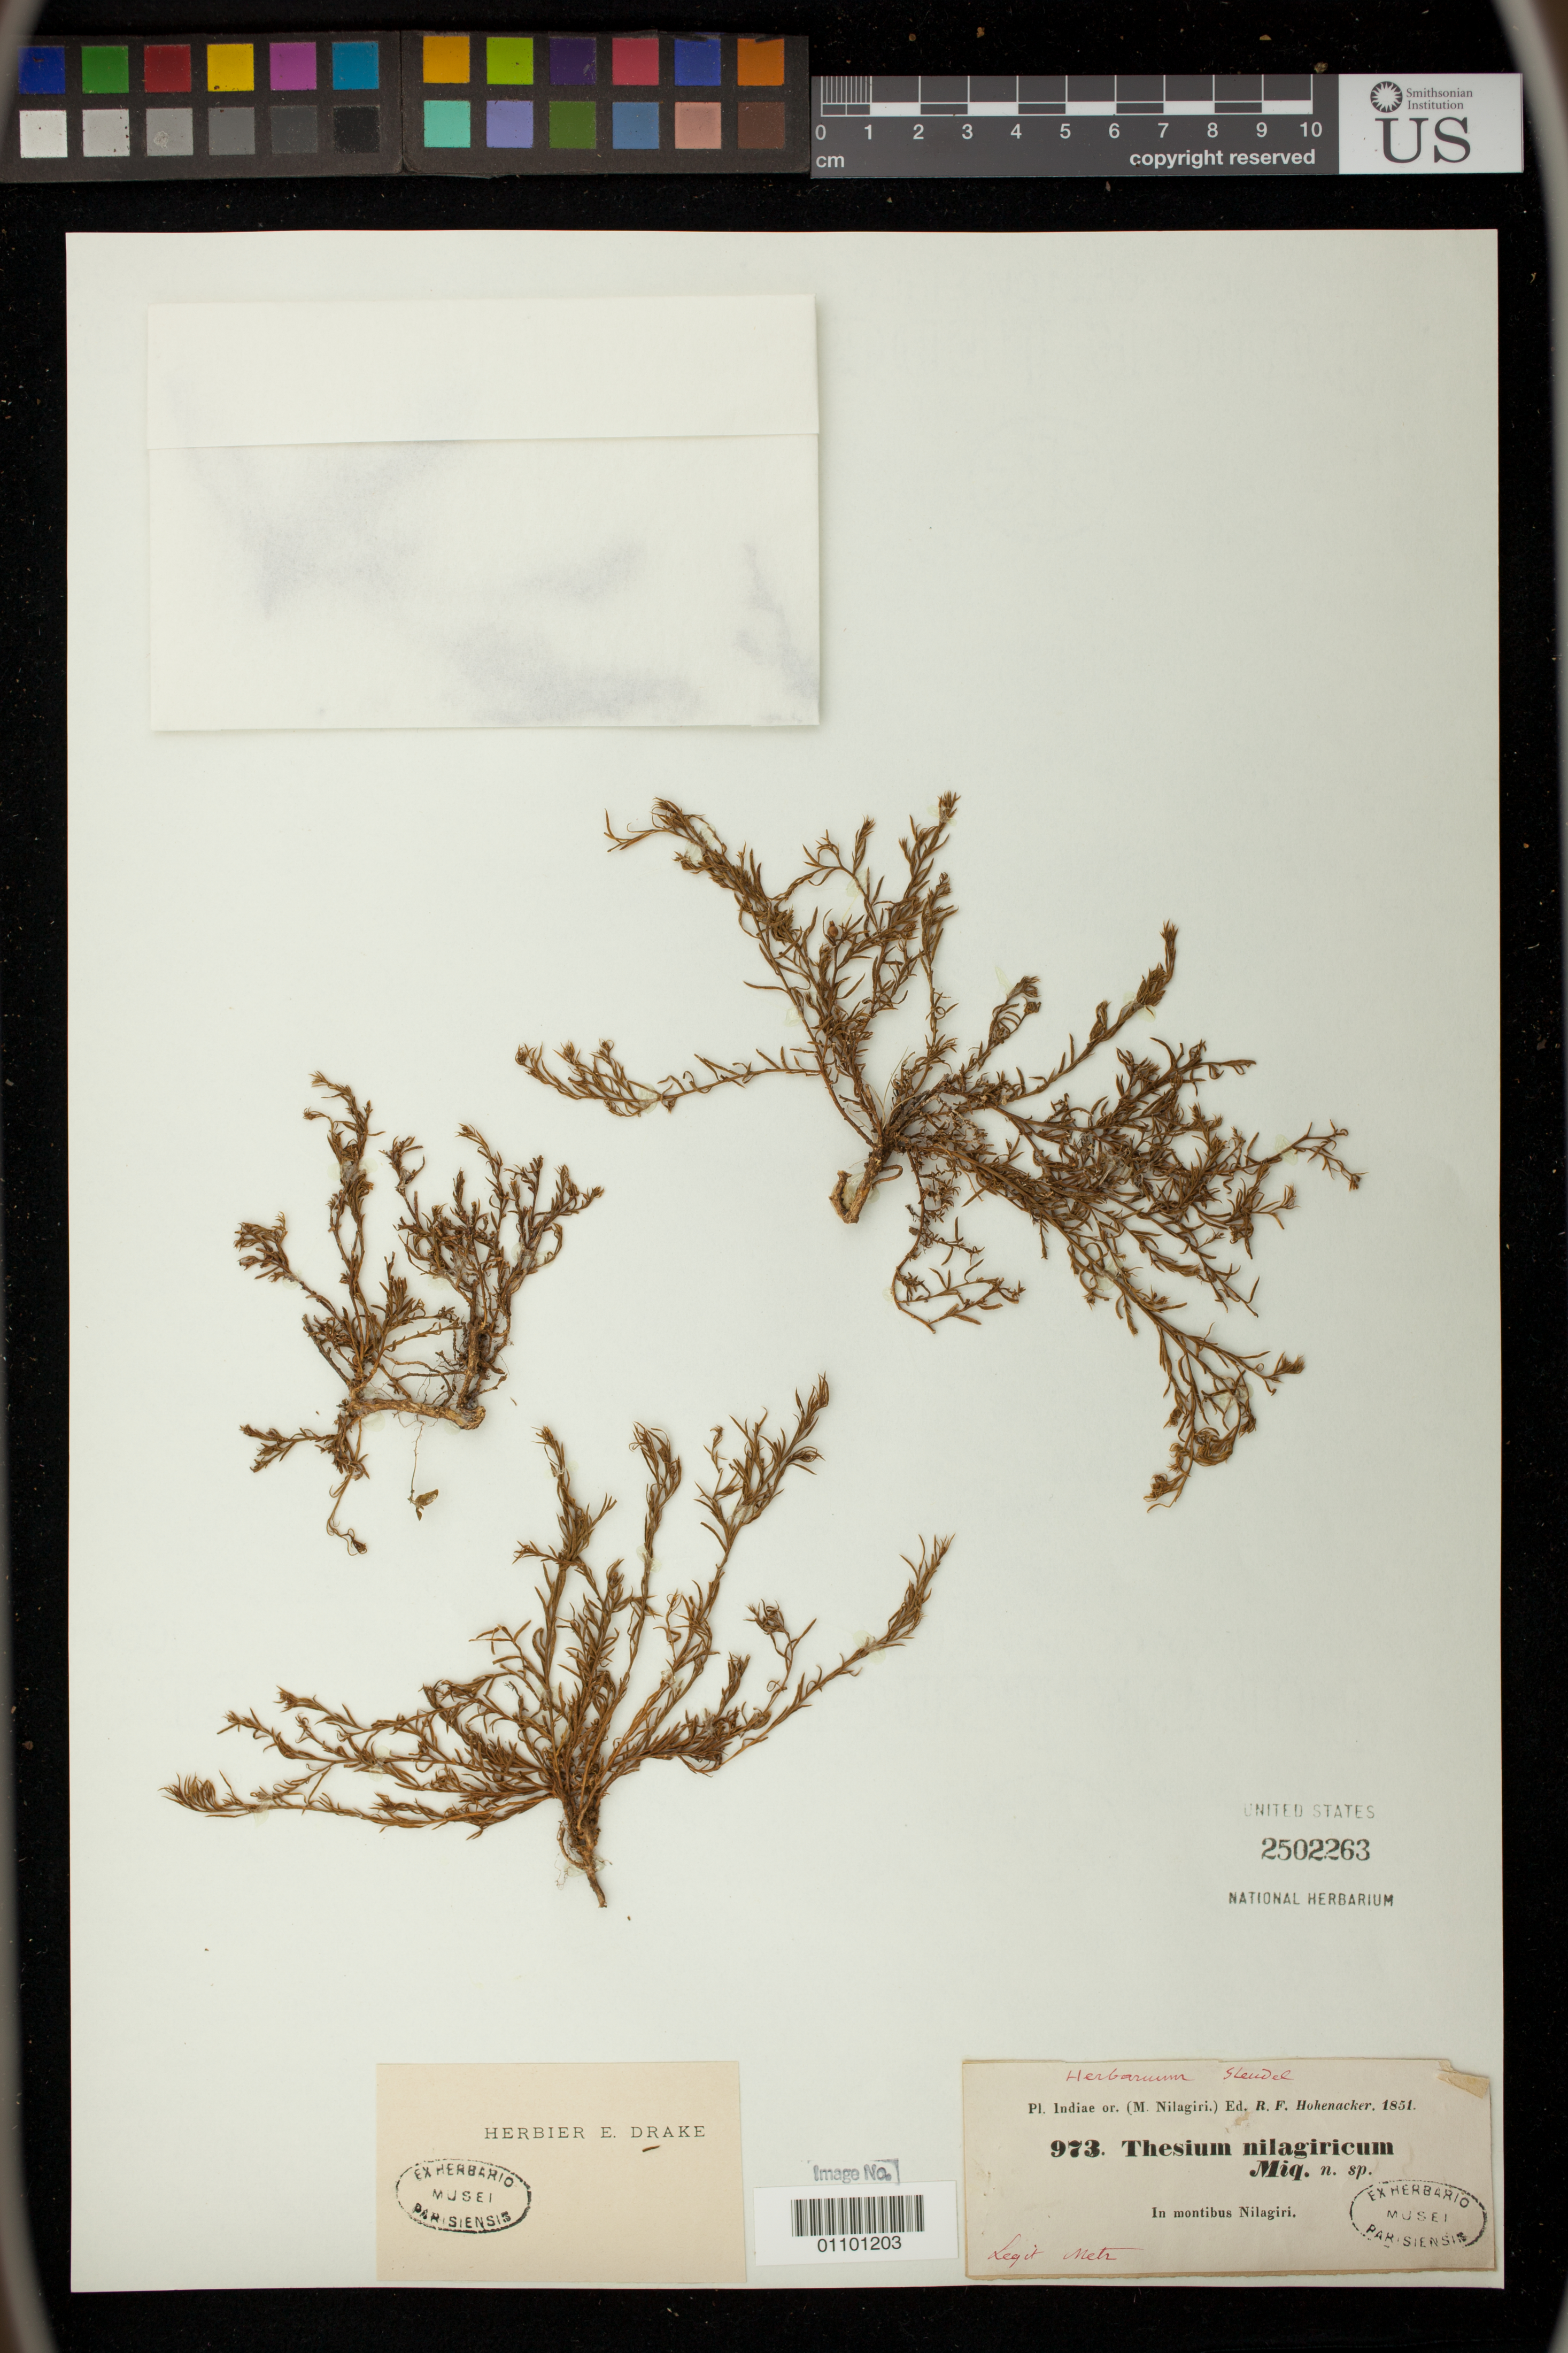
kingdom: Plantae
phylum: Tracheophyta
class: Magnoliopsida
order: Santalales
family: Thesiaceae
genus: Thesium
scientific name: Thesium nilagiricum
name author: Miq.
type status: Type Collection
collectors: R. F. Hohenacker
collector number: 973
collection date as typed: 1851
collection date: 1851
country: India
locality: In montibus Nilagiri.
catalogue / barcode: US 2502263